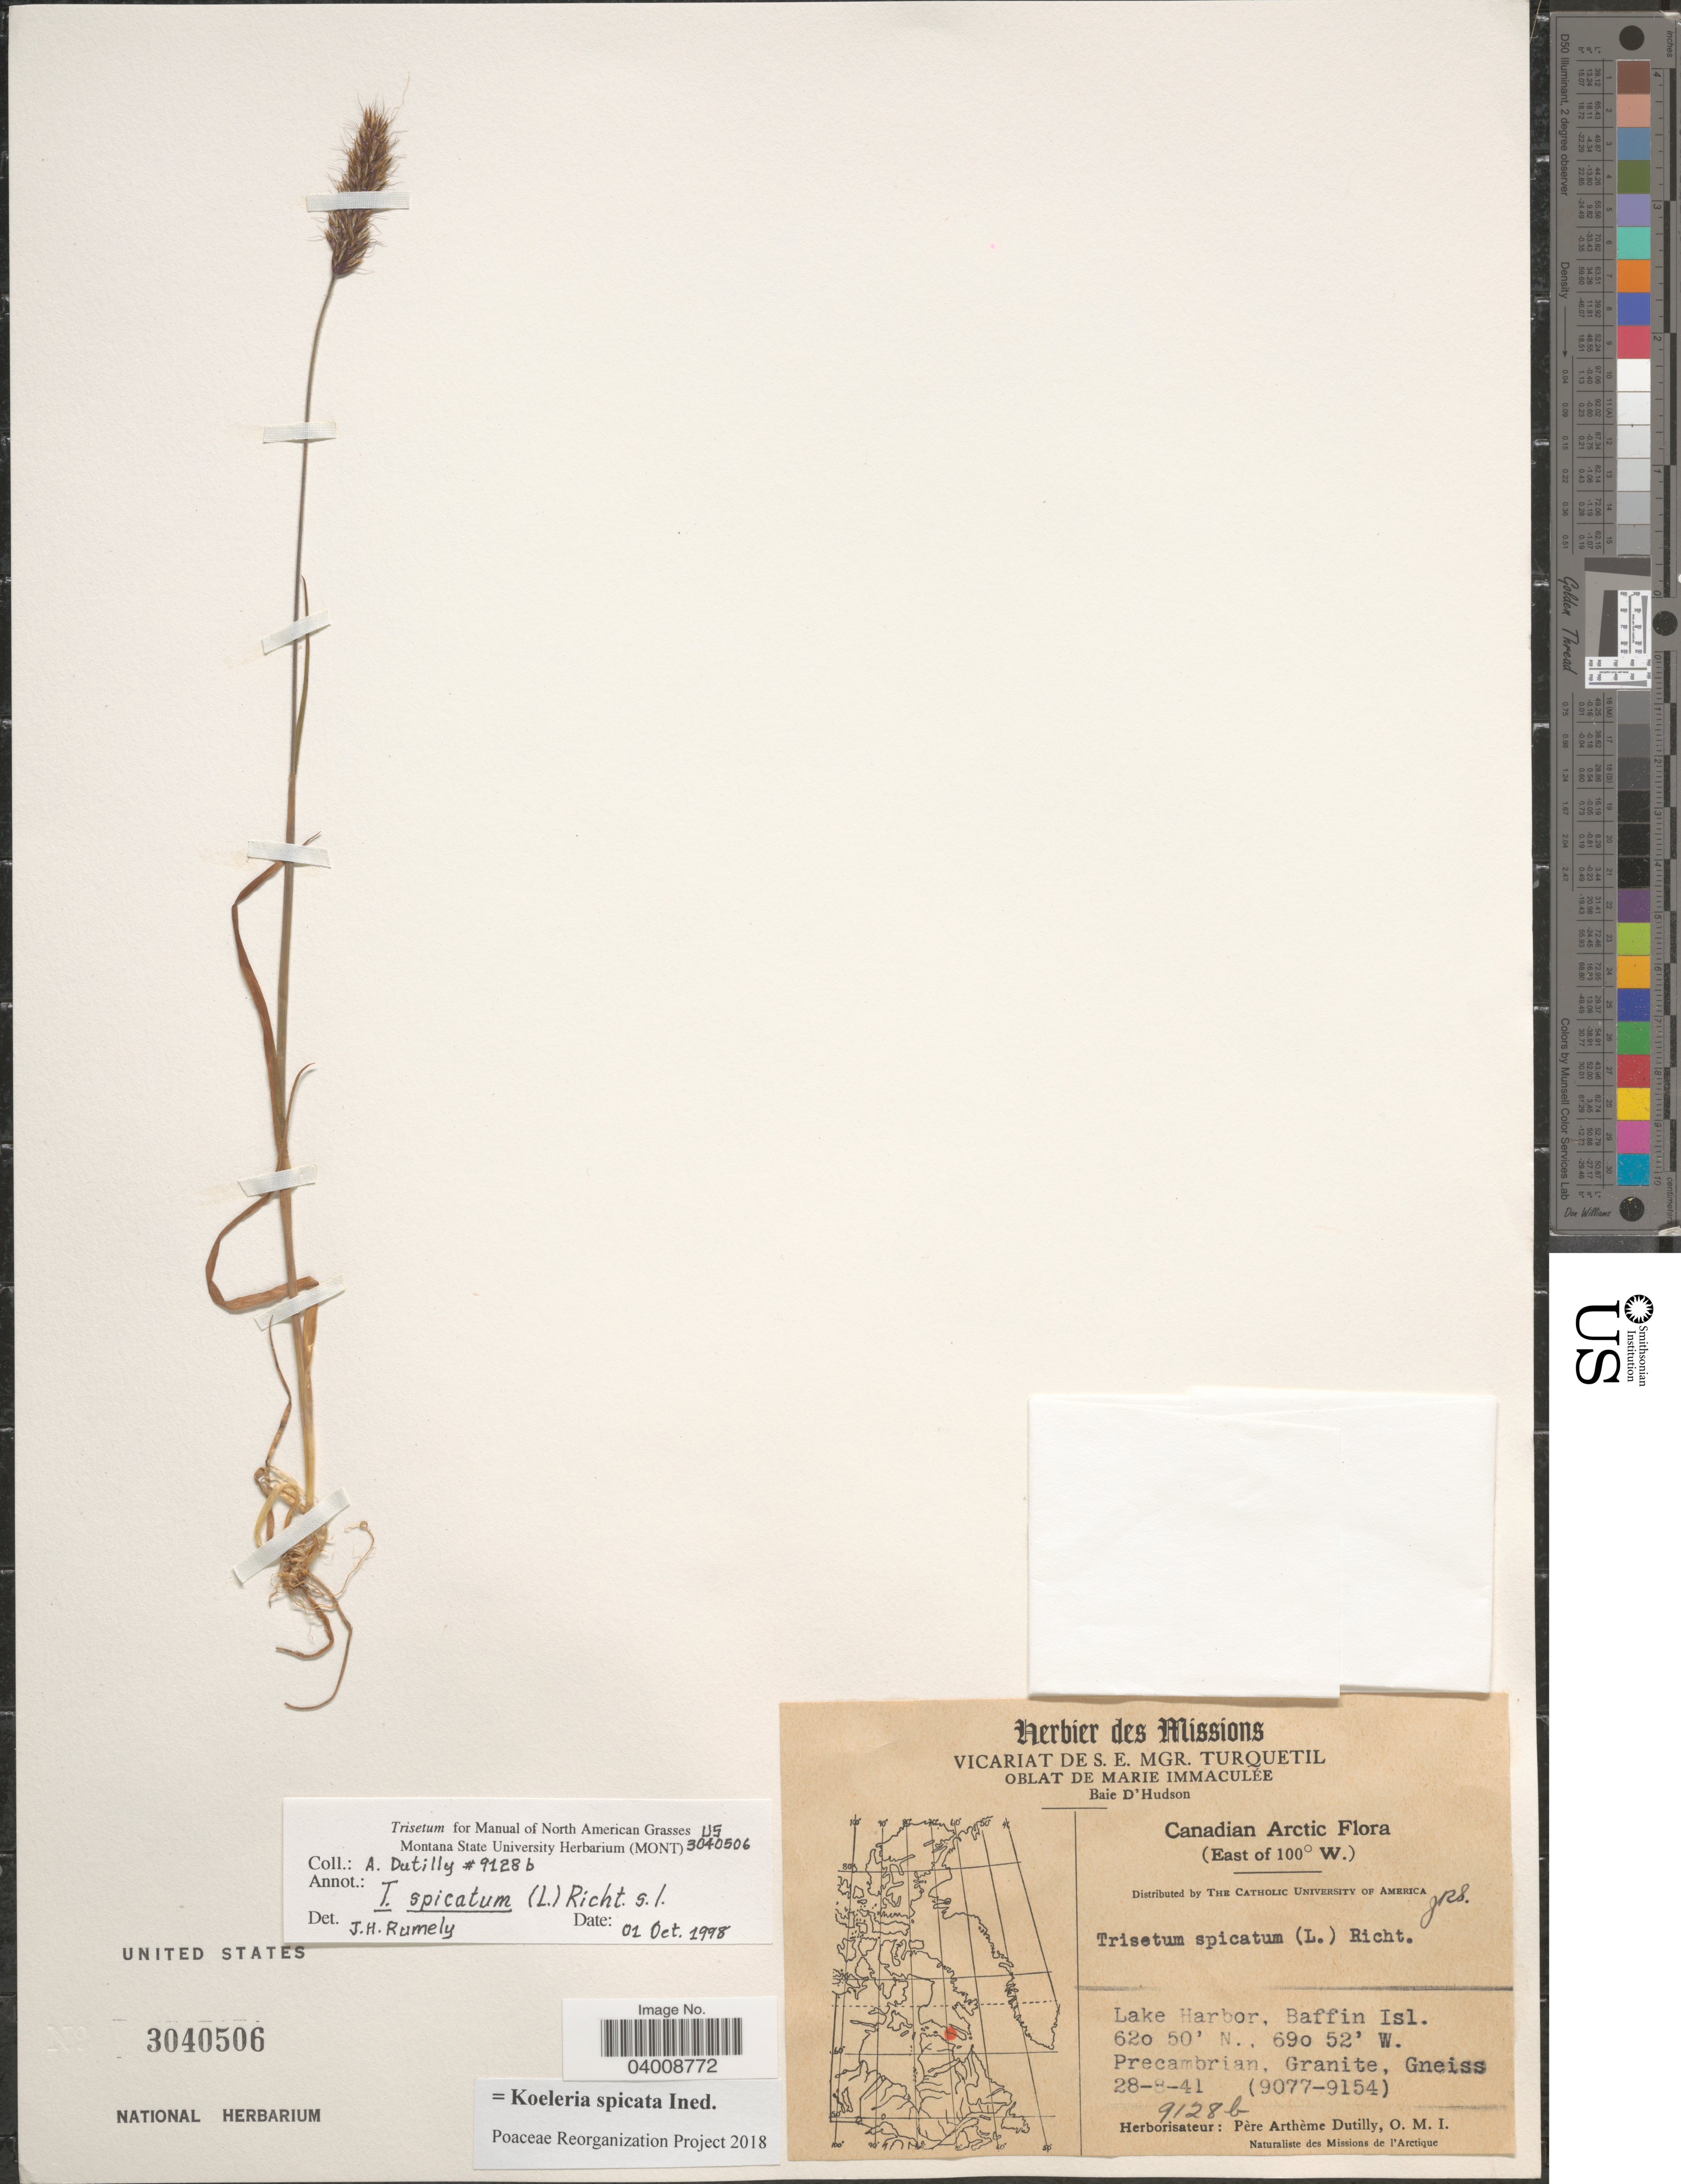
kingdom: Plantae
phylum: Tracheophyta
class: Liliopsida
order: Poales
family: Poaceae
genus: Koeleria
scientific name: Koeleria spicata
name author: (L.) Barberá et al.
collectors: ex Herb. Pêre Arthême Dutilly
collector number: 9128b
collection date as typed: Transcribed d/m/y: 28/4/41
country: Canada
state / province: Nunavut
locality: Canadian Arctic. (East of 100° W.) Lake Harbor, Baffin Isl.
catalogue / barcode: US 3040506